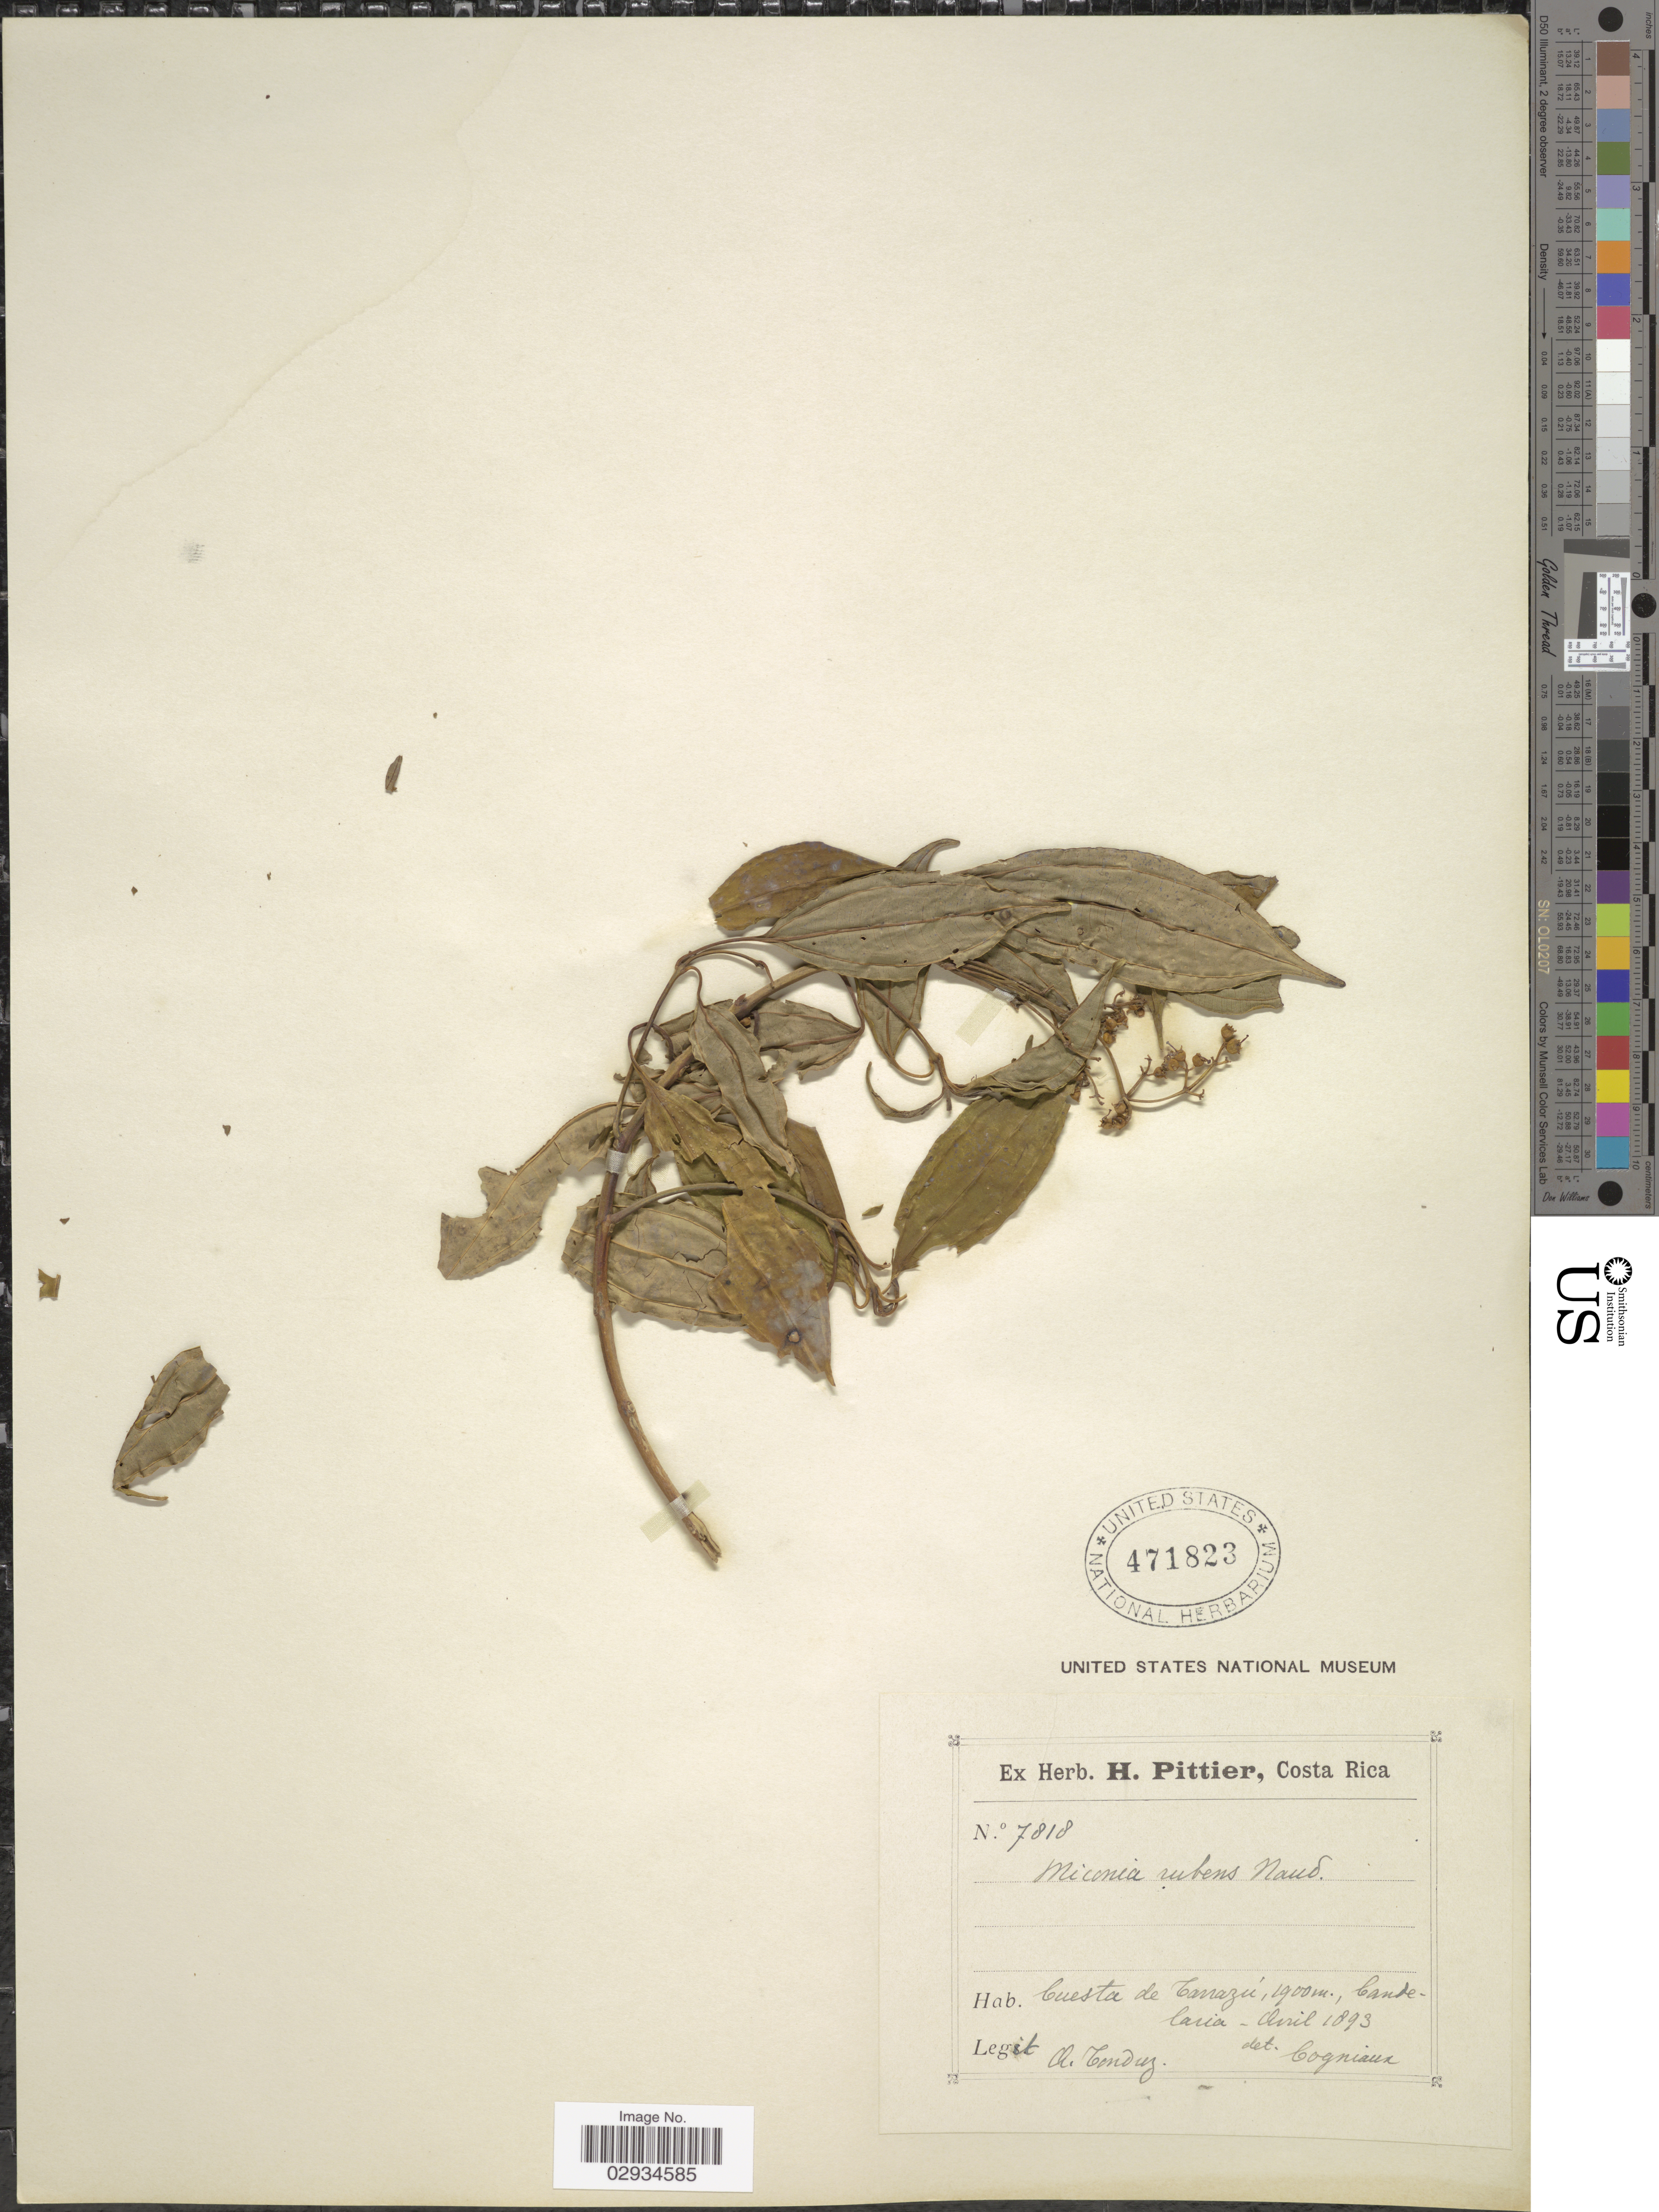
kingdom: Plantae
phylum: Tracheophyta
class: Magnoliopsida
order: Myrtales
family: Melastomataceae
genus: Miconia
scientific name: Miconia tonduzii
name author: Cogn. in A. DC.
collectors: A. Tonduz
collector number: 7818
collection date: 1893-04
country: Costa Rica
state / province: San José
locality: Cuesta de Tarrazú, Candelaria.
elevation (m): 1900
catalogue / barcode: US 471823